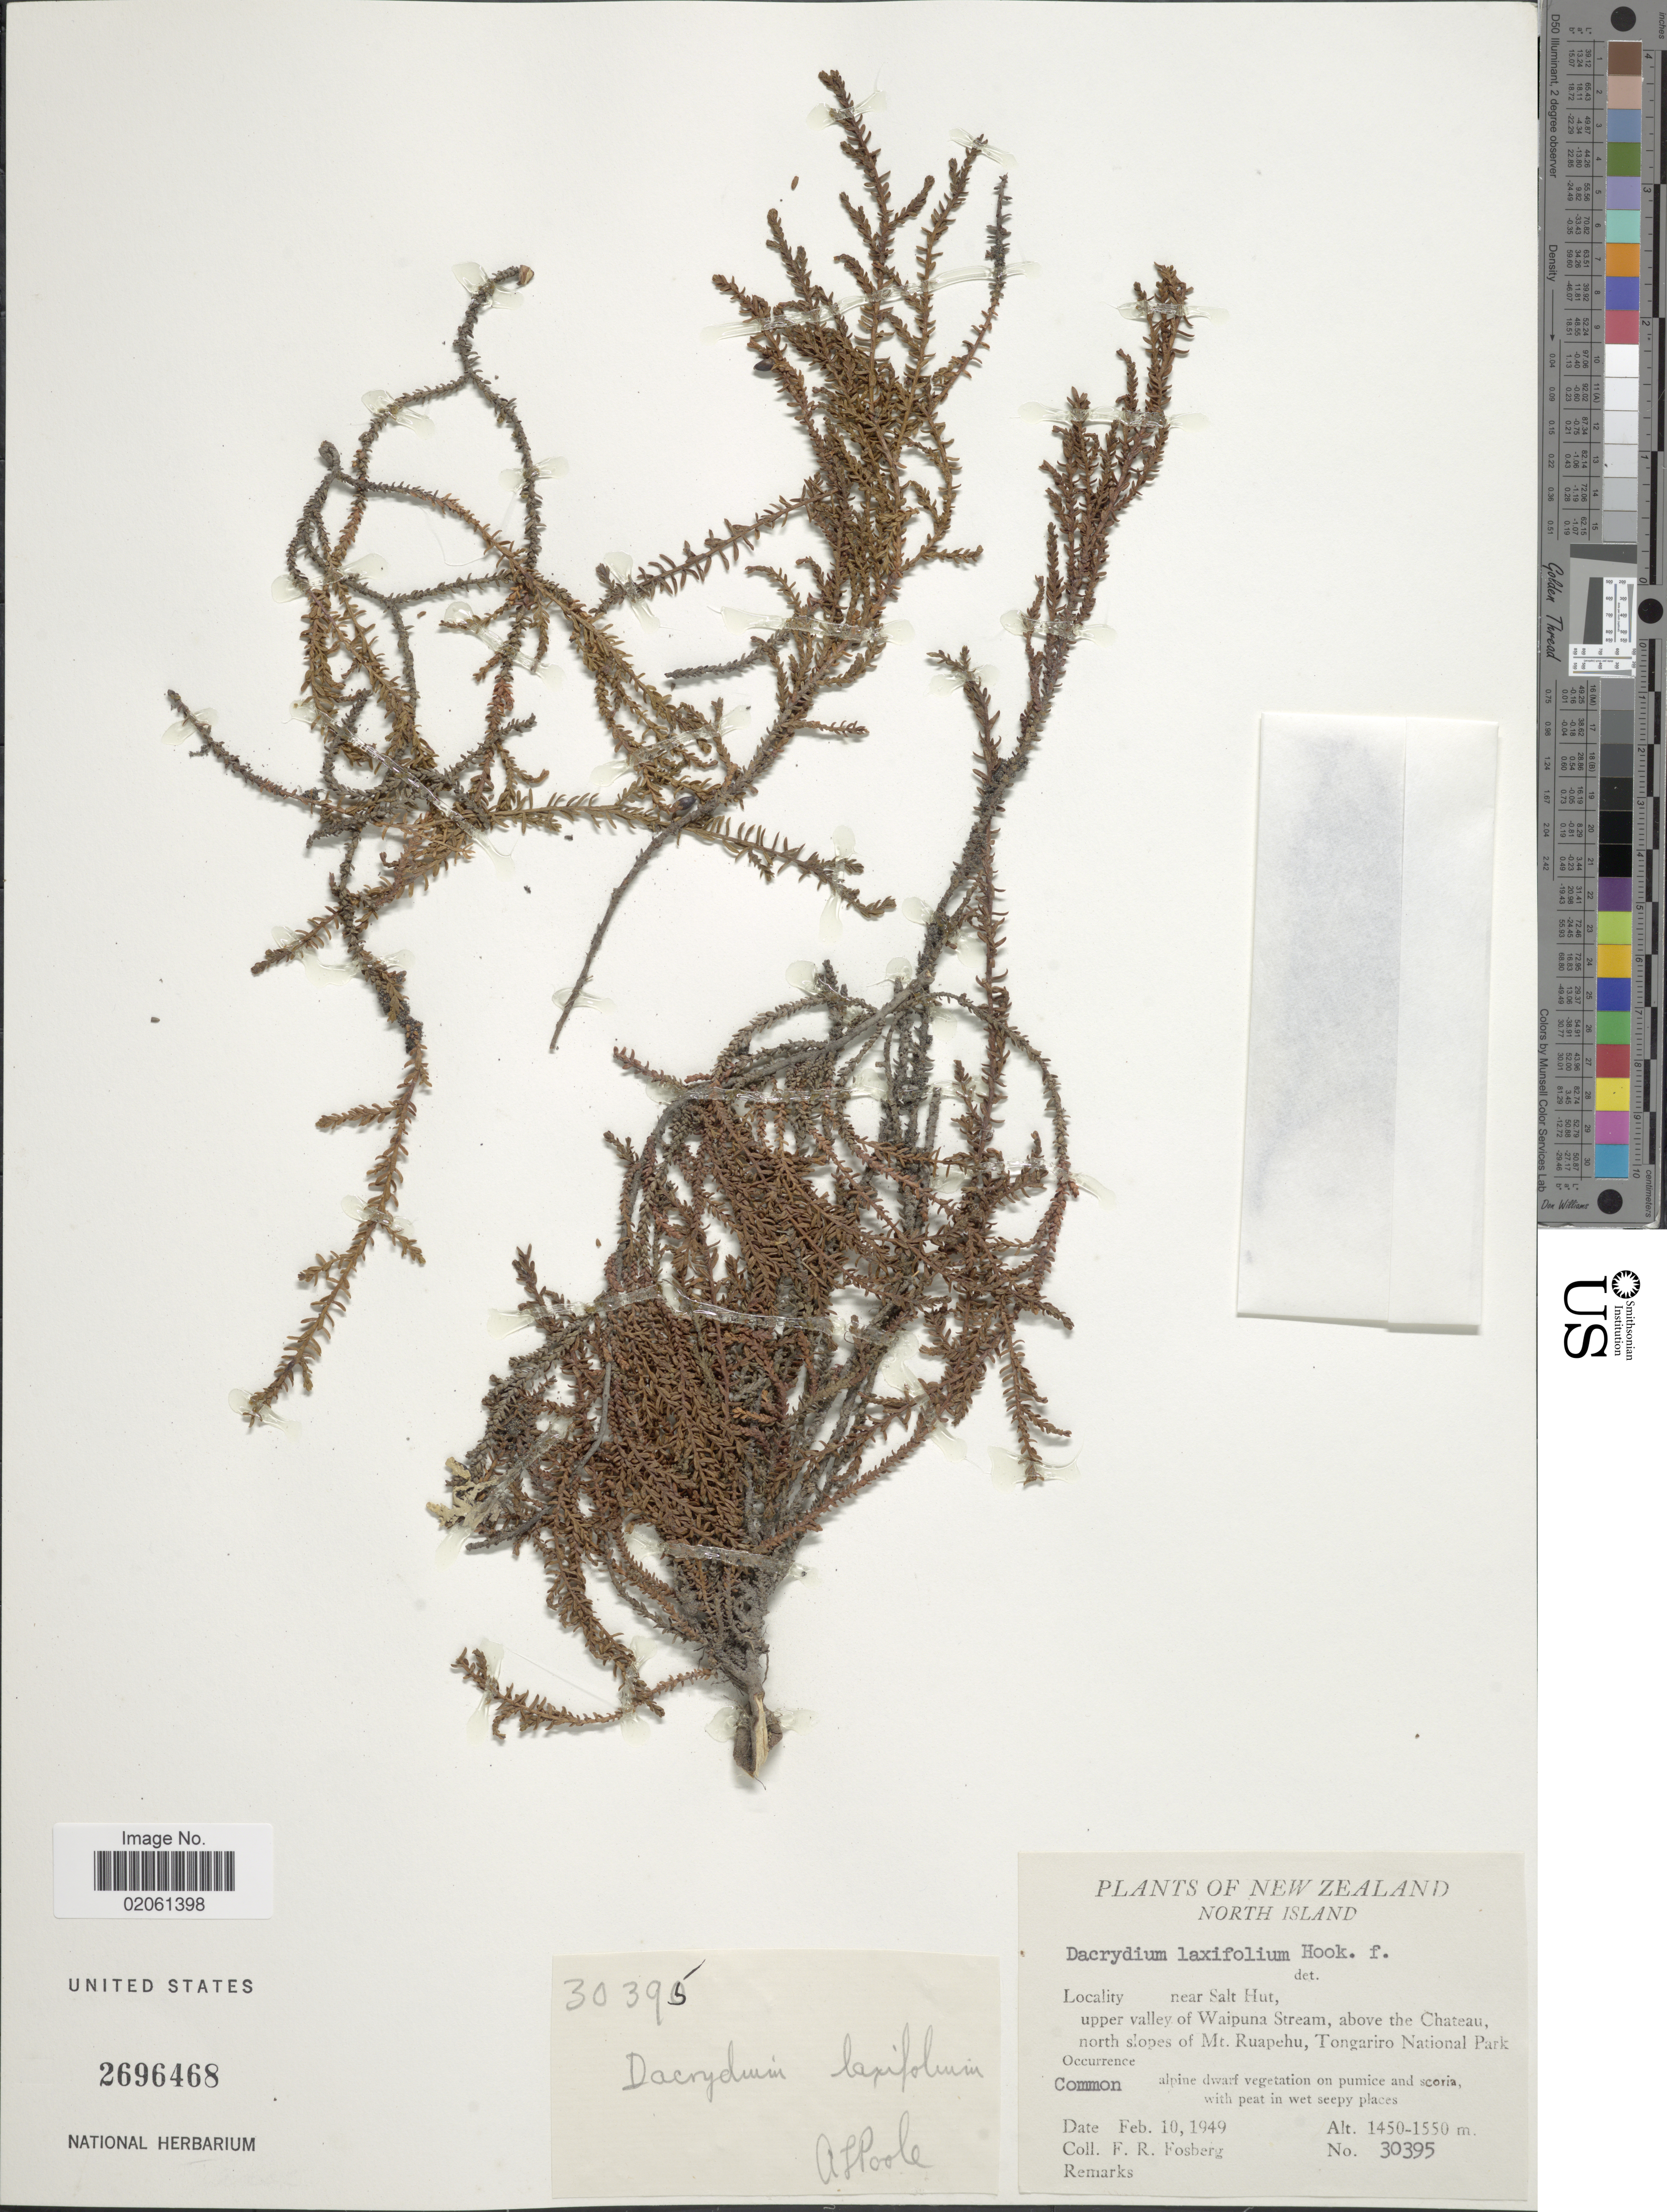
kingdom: Plantae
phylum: Tracheophyta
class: Pinopsida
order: Pinales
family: Podocarpaceae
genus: Dacrydium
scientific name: Dacrydium laxifolium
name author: Hook. f.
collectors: F. R. Fosberg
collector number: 30395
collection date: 1949-02-10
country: New Zealand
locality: North Island. near Salt Hut, upper valley of Waipuna Stream, above the Chateau, north slopes of Mt. Ruapehu, Tongariro National Park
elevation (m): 1450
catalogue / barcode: US 2696468